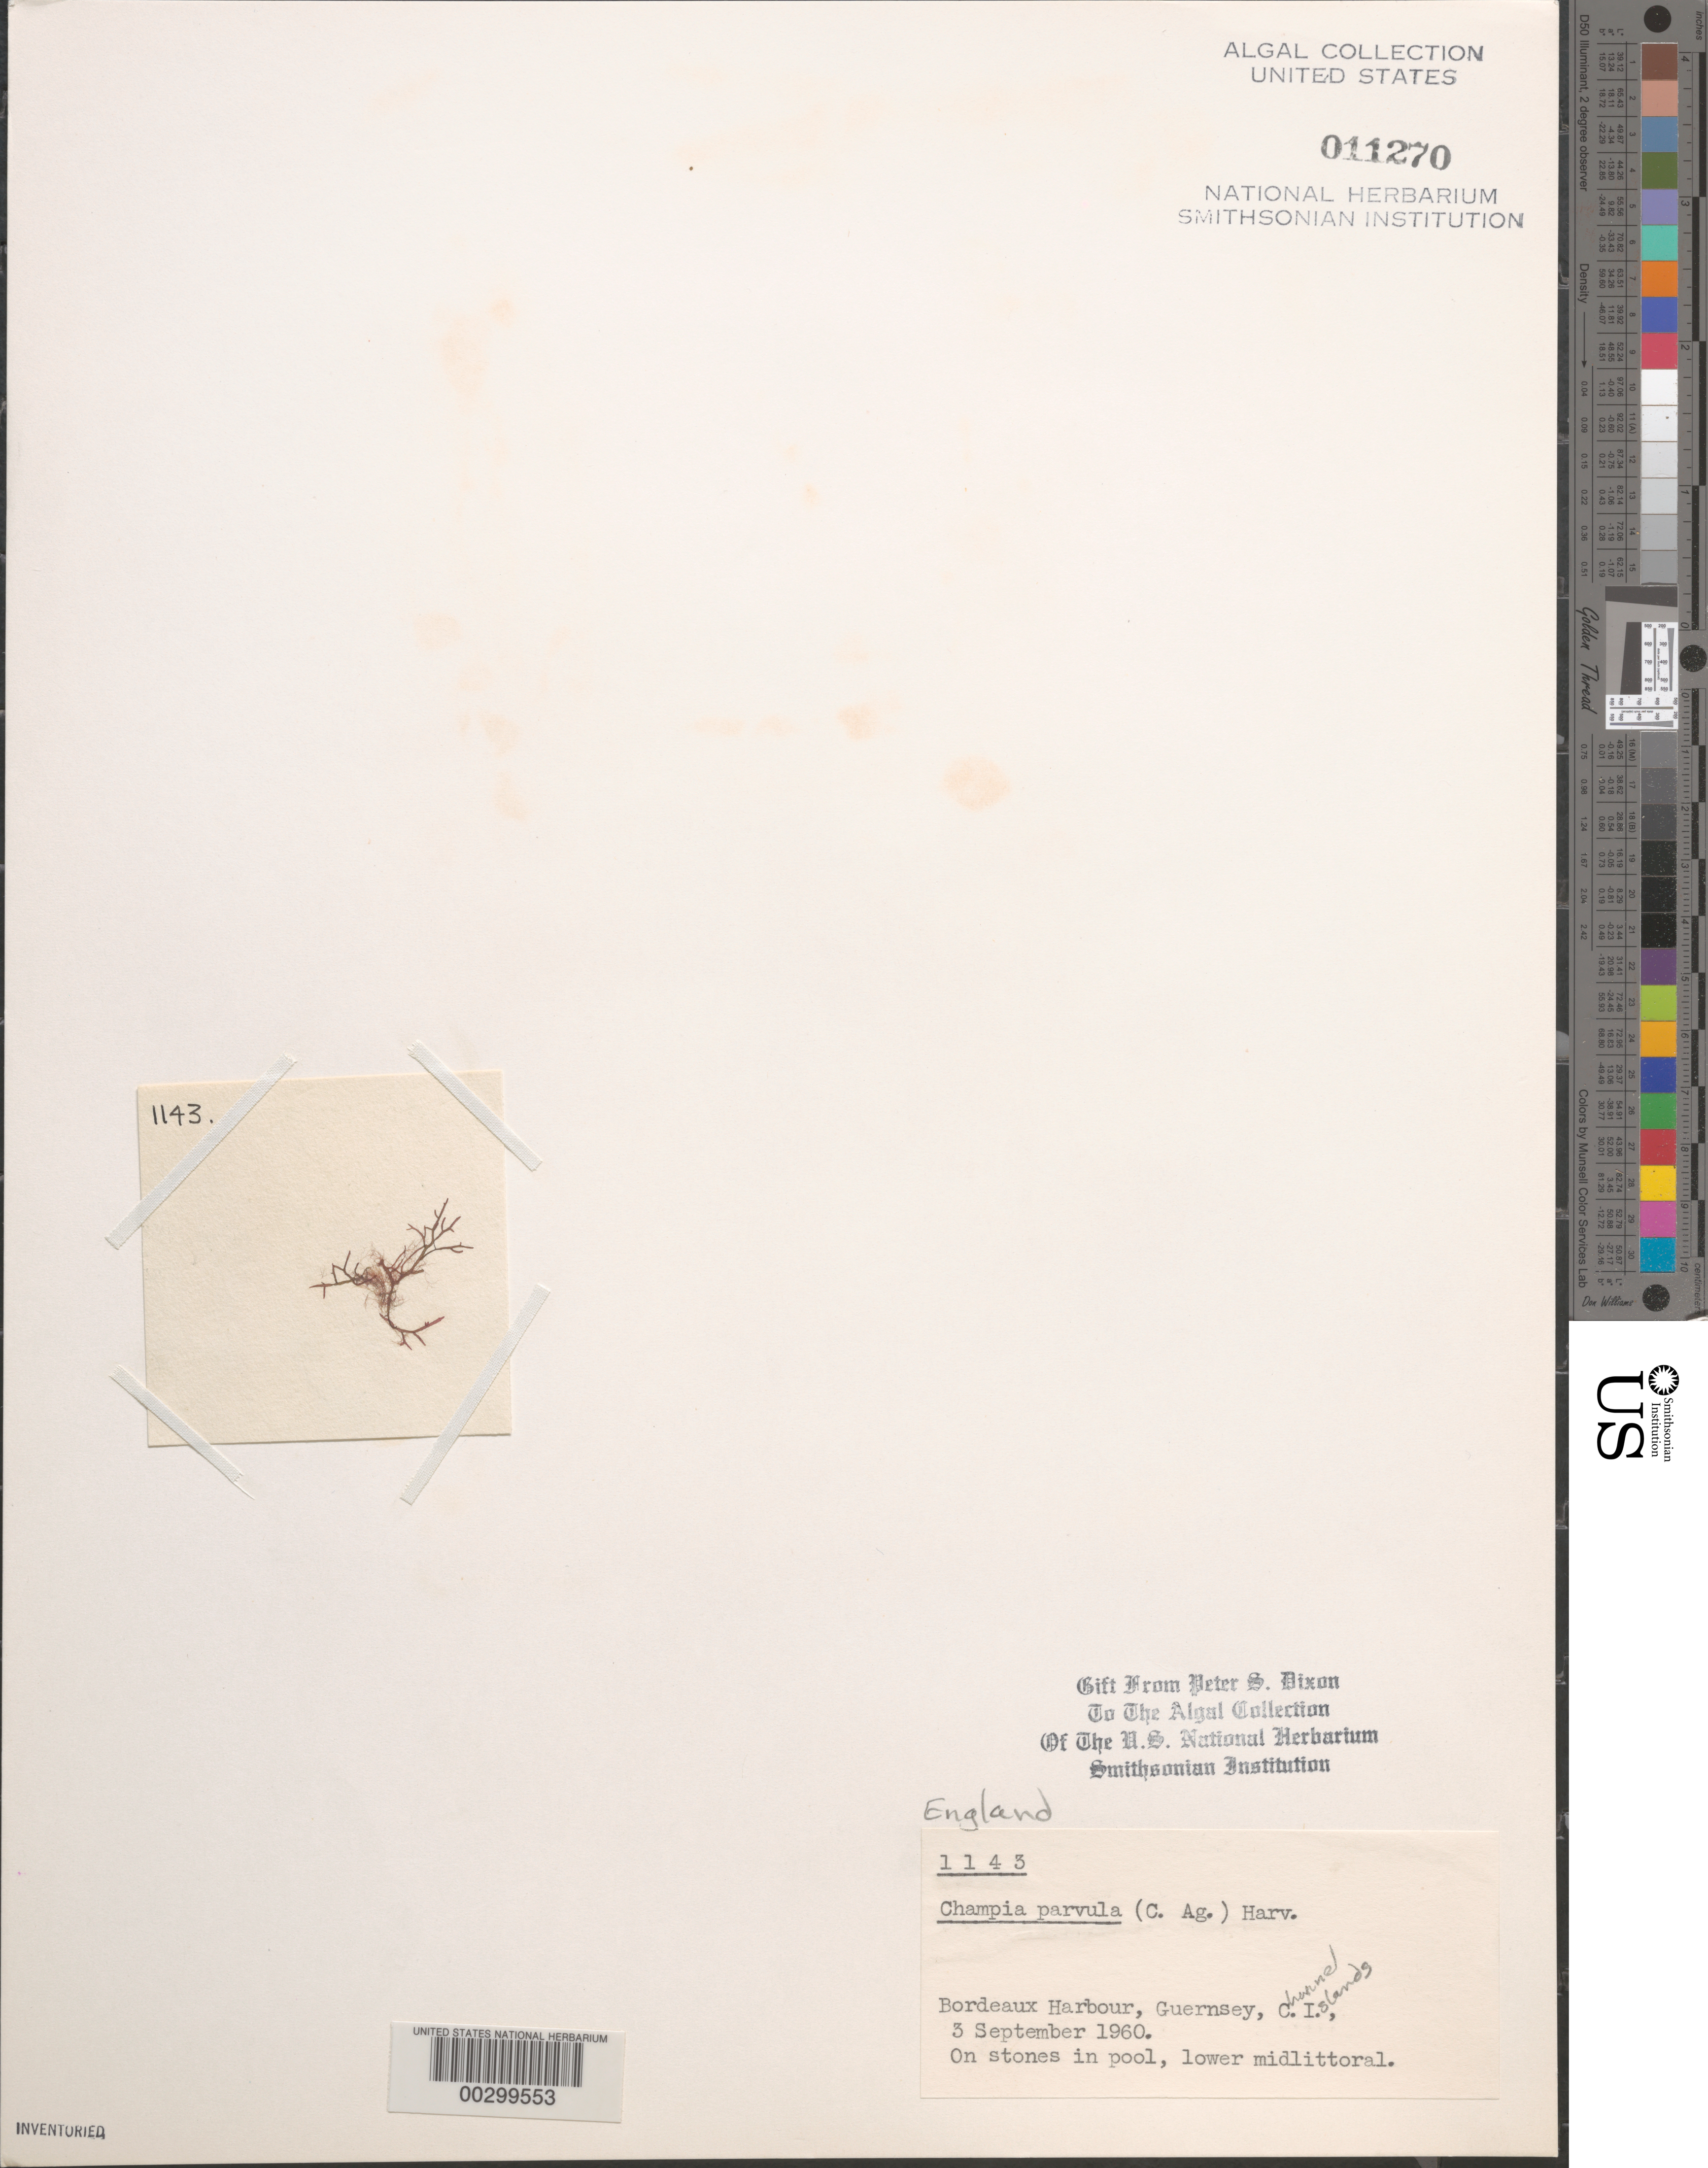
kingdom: Plantae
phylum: Rhodophyta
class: Florideophyceae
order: Rhodymeniales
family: Champiaceae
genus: Champia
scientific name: Champia parvula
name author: (C. Agardh) Harv.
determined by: Dixon, P. S.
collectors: P. S. Dixon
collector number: PSD 1143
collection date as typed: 03 Sep 1960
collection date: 1960-09-03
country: United Kingdom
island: Guernsey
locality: Bordeaux Harbor. Bailiwick of Guernsey.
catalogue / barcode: US 11270